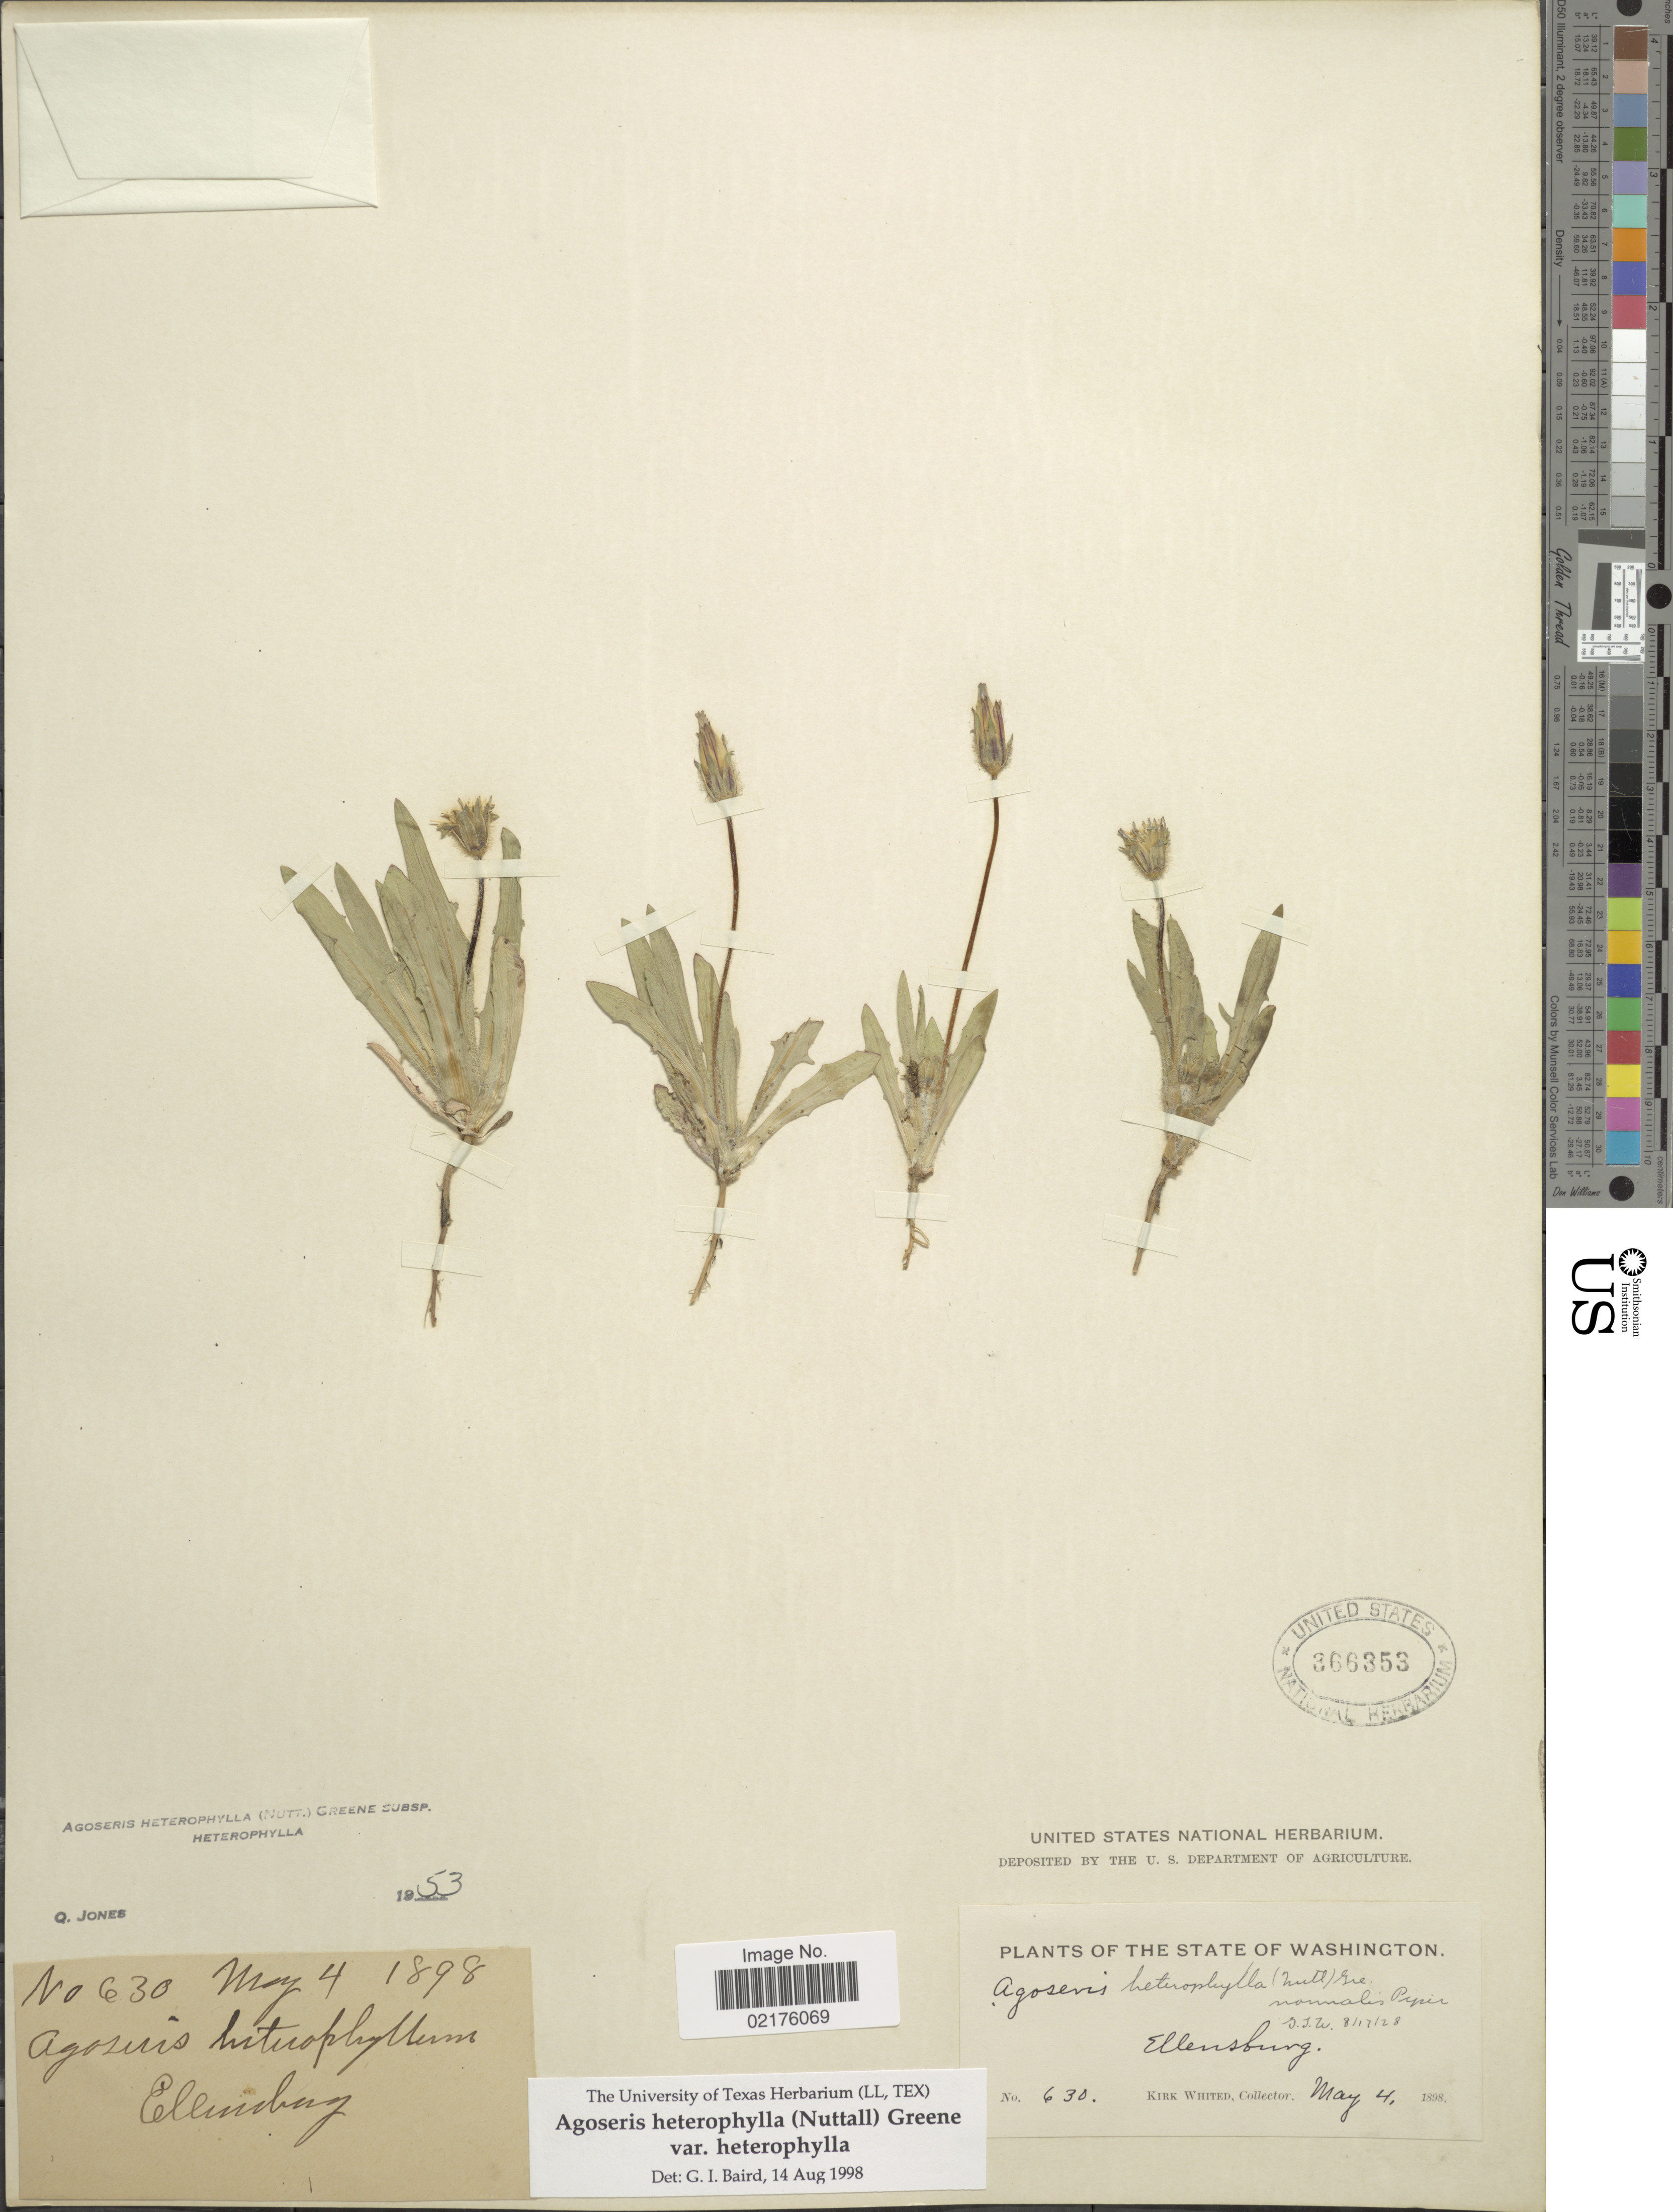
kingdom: Plantae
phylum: Tracheophyta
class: Magnoliopsida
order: Asterales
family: Asteraceae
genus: Agoseris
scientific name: Agoseris heterophylla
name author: (Nutt.) Greene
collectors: K. Whited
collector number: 630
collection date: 1898-05-04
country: United States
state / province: Washington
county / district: Kittitas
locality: The State of Washington, Ellensburg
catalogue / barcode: US 366353